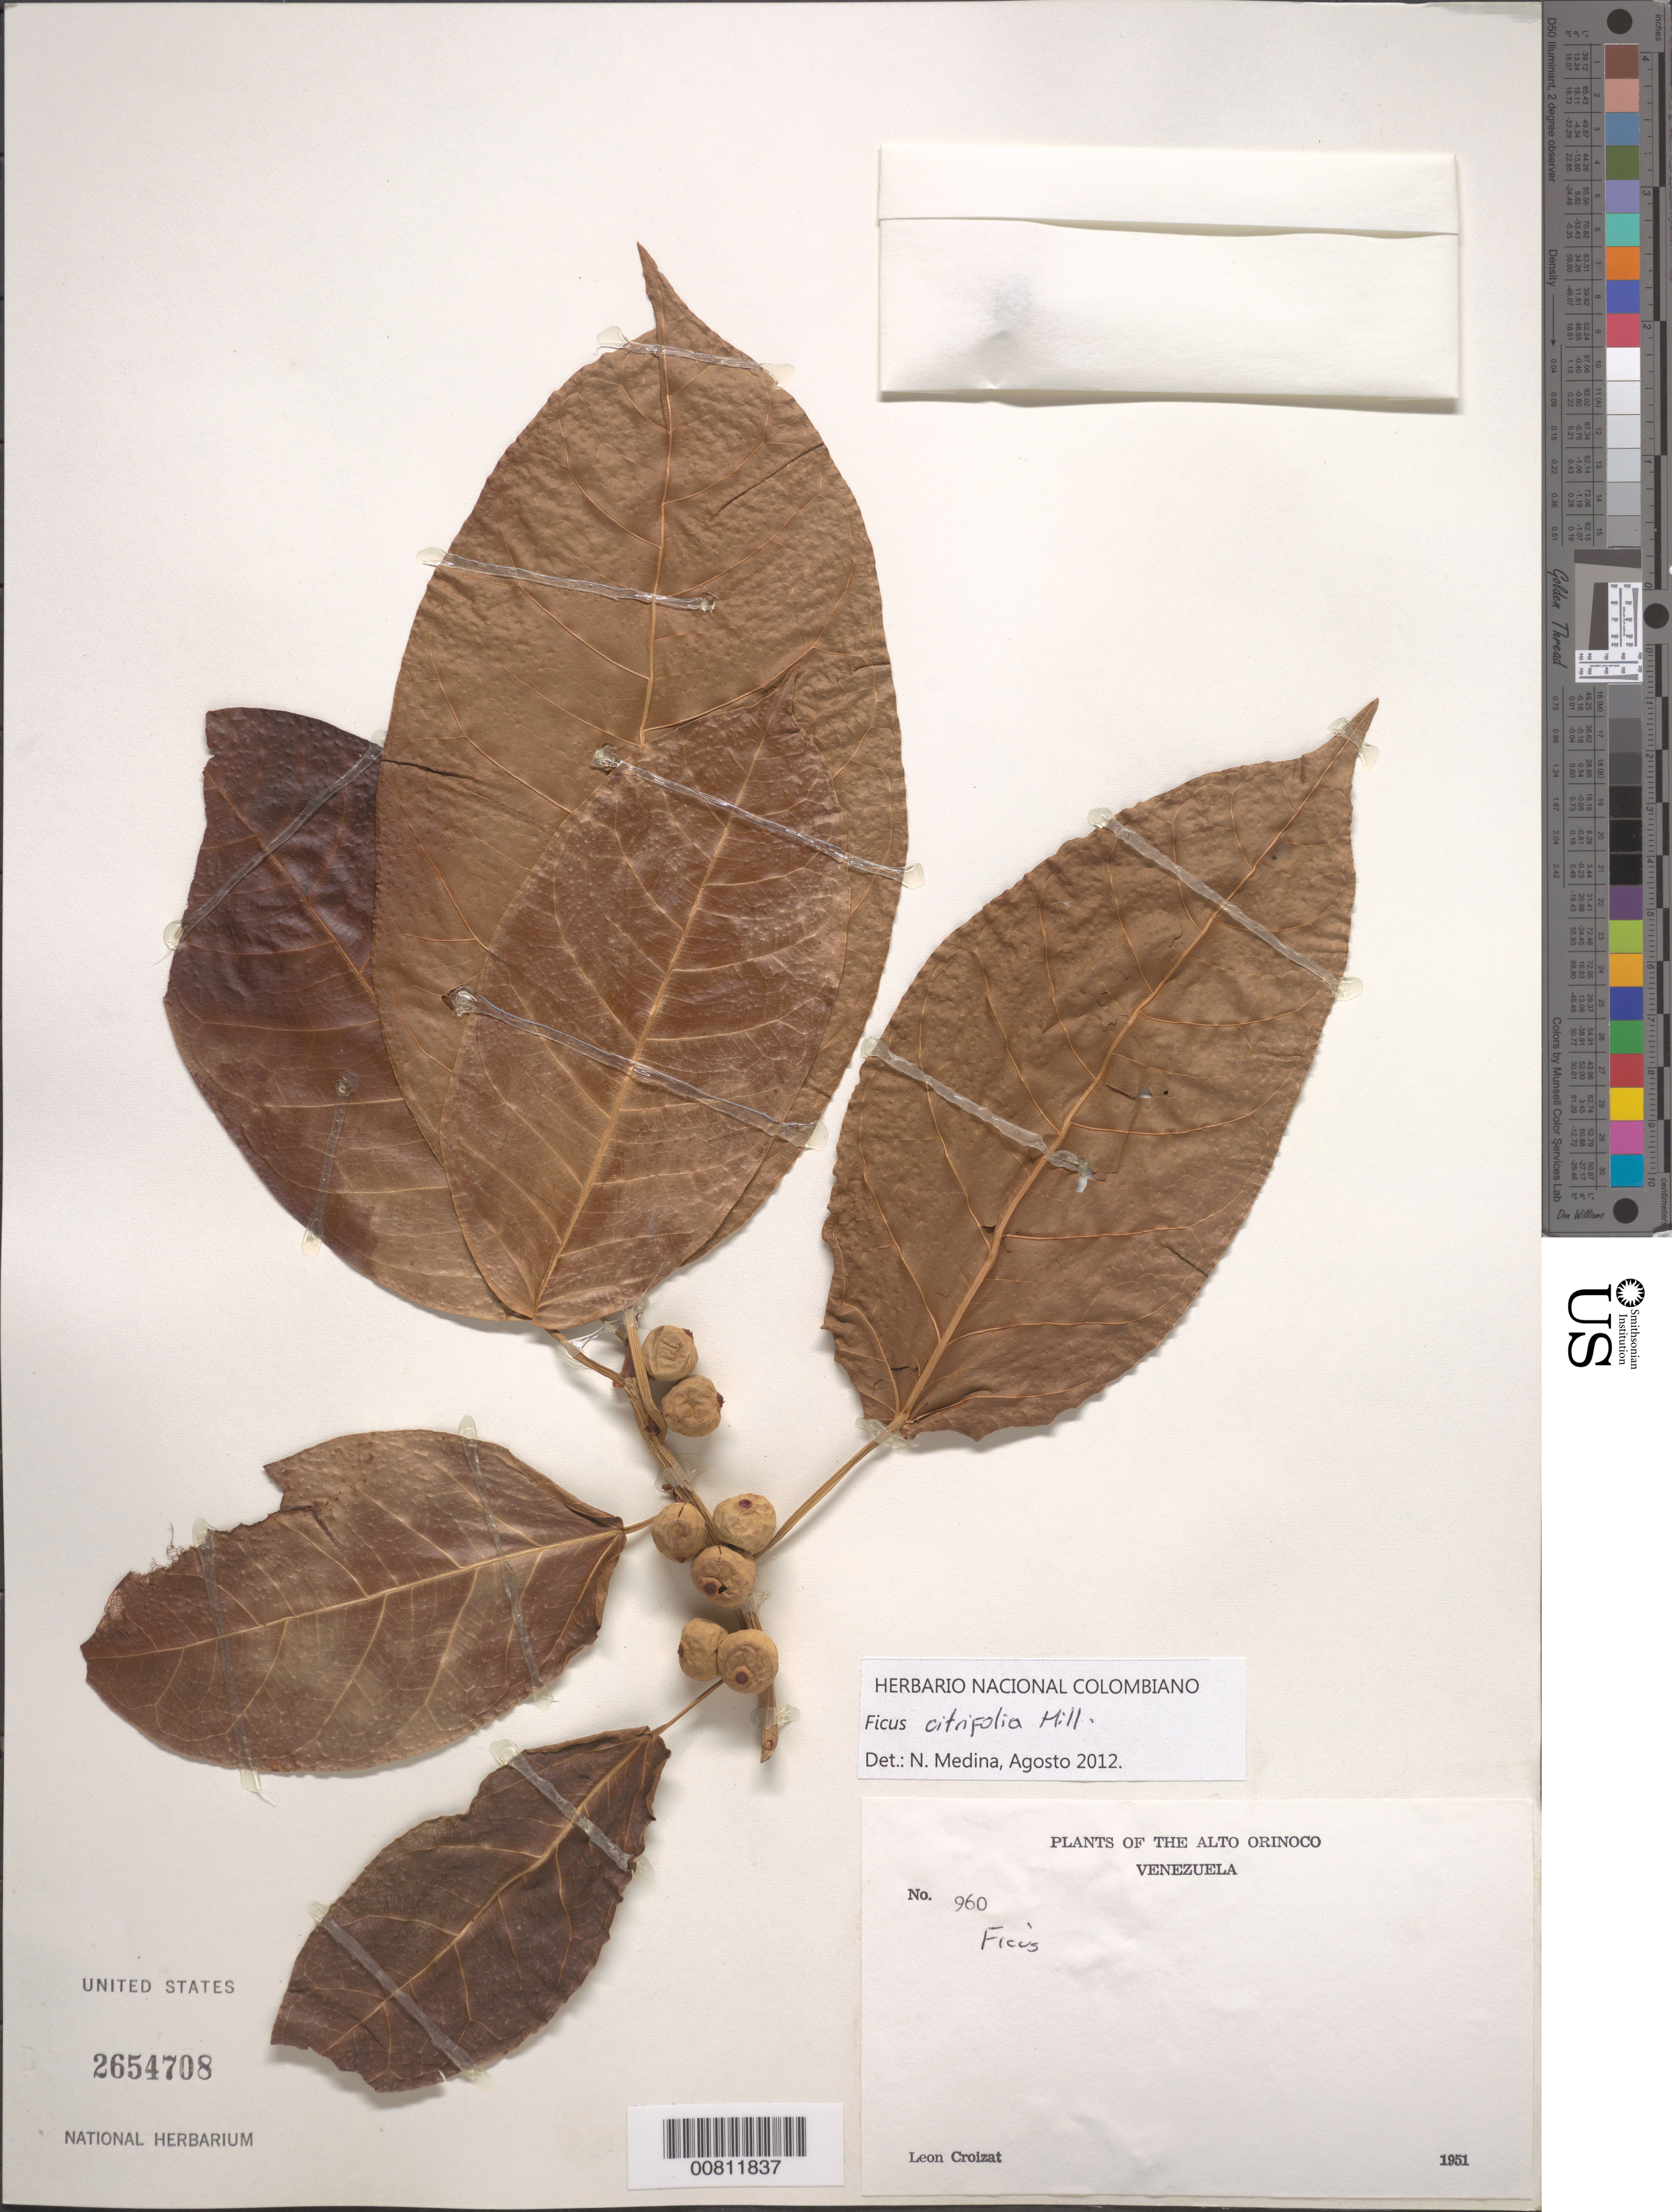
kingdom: Plantae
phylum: Tracheophyta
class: Magnoliopsida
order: Rosales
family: Moraceae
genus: Ficus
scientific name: Ficus citrifolia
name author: Mill.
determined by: Medina, N.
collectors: L. C. M. Croizat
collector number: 960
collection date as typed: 1951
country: Venezuela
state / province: Amazonas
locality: Alto Orinoco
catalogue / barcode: US 2654708